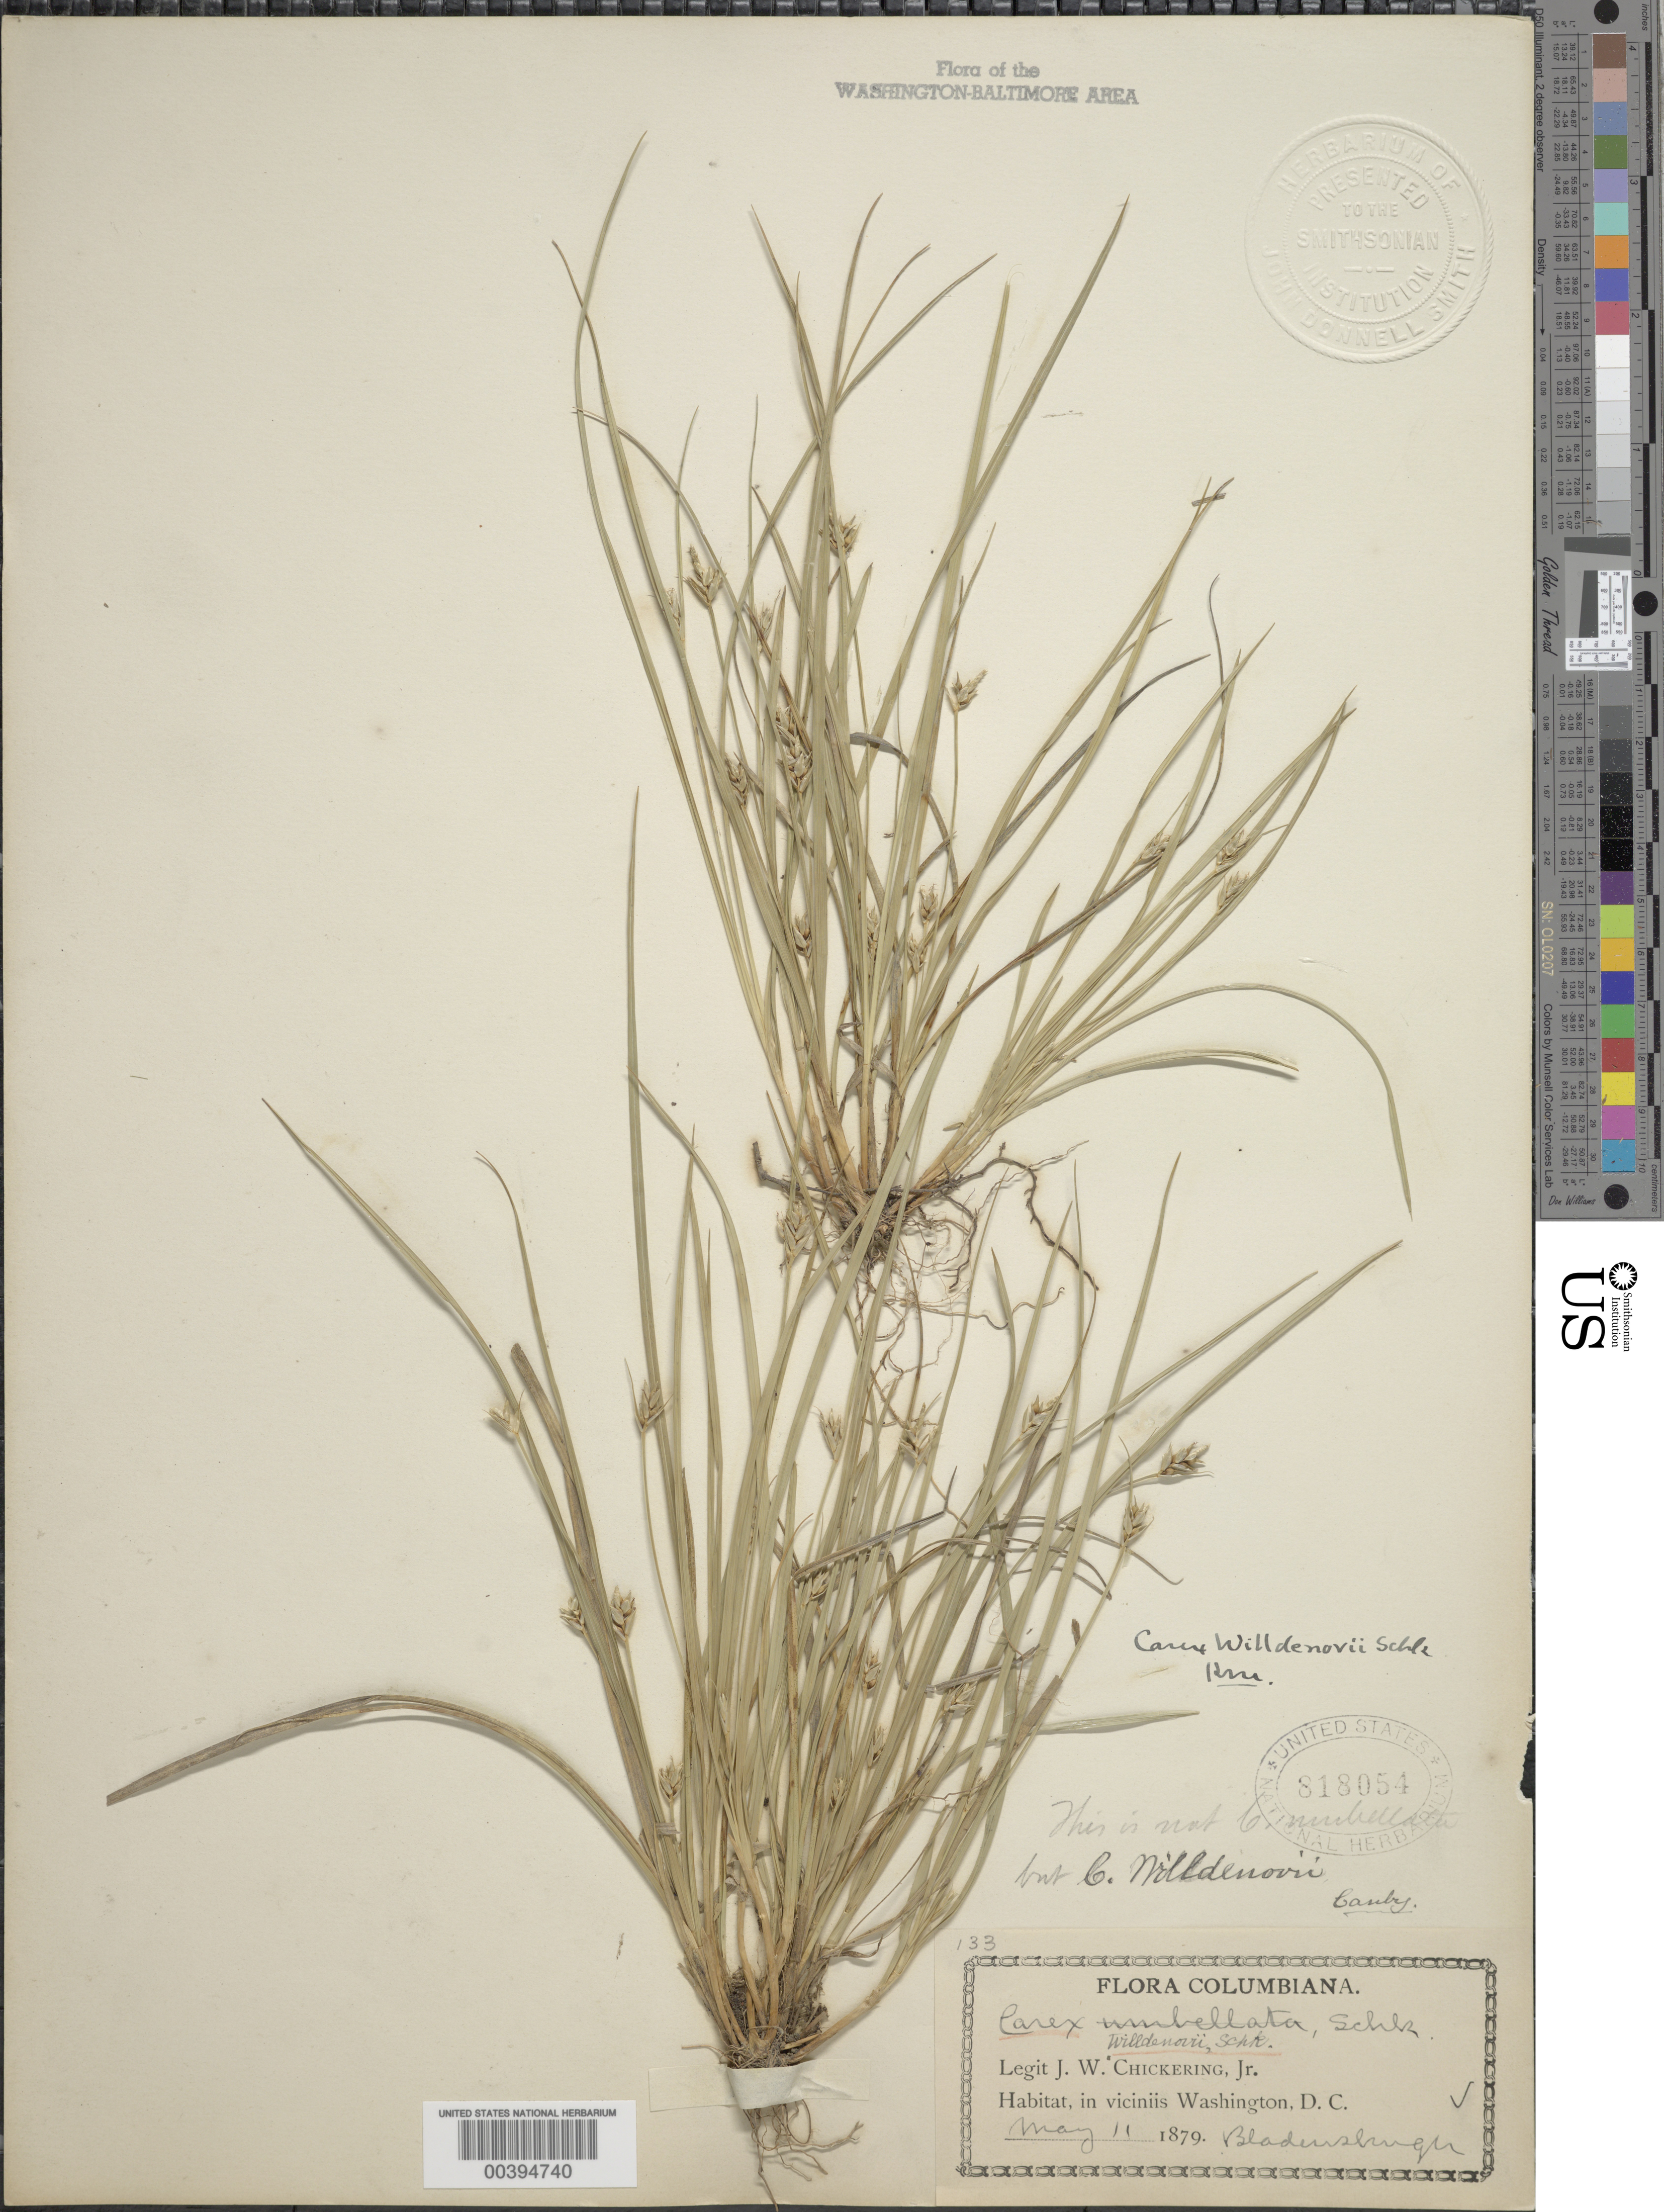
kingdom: Plantae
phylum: Tracheophyta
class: Liliopsida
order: Poales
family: Cyperaceae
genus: Carex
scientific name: Carex willdenowii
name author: Willd.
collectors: J. Chickering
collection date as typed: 11 May 1879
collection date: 1879-05-11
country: United States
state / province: Maryland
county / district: Prince George's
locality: Bladensburg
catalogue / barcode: US 818054